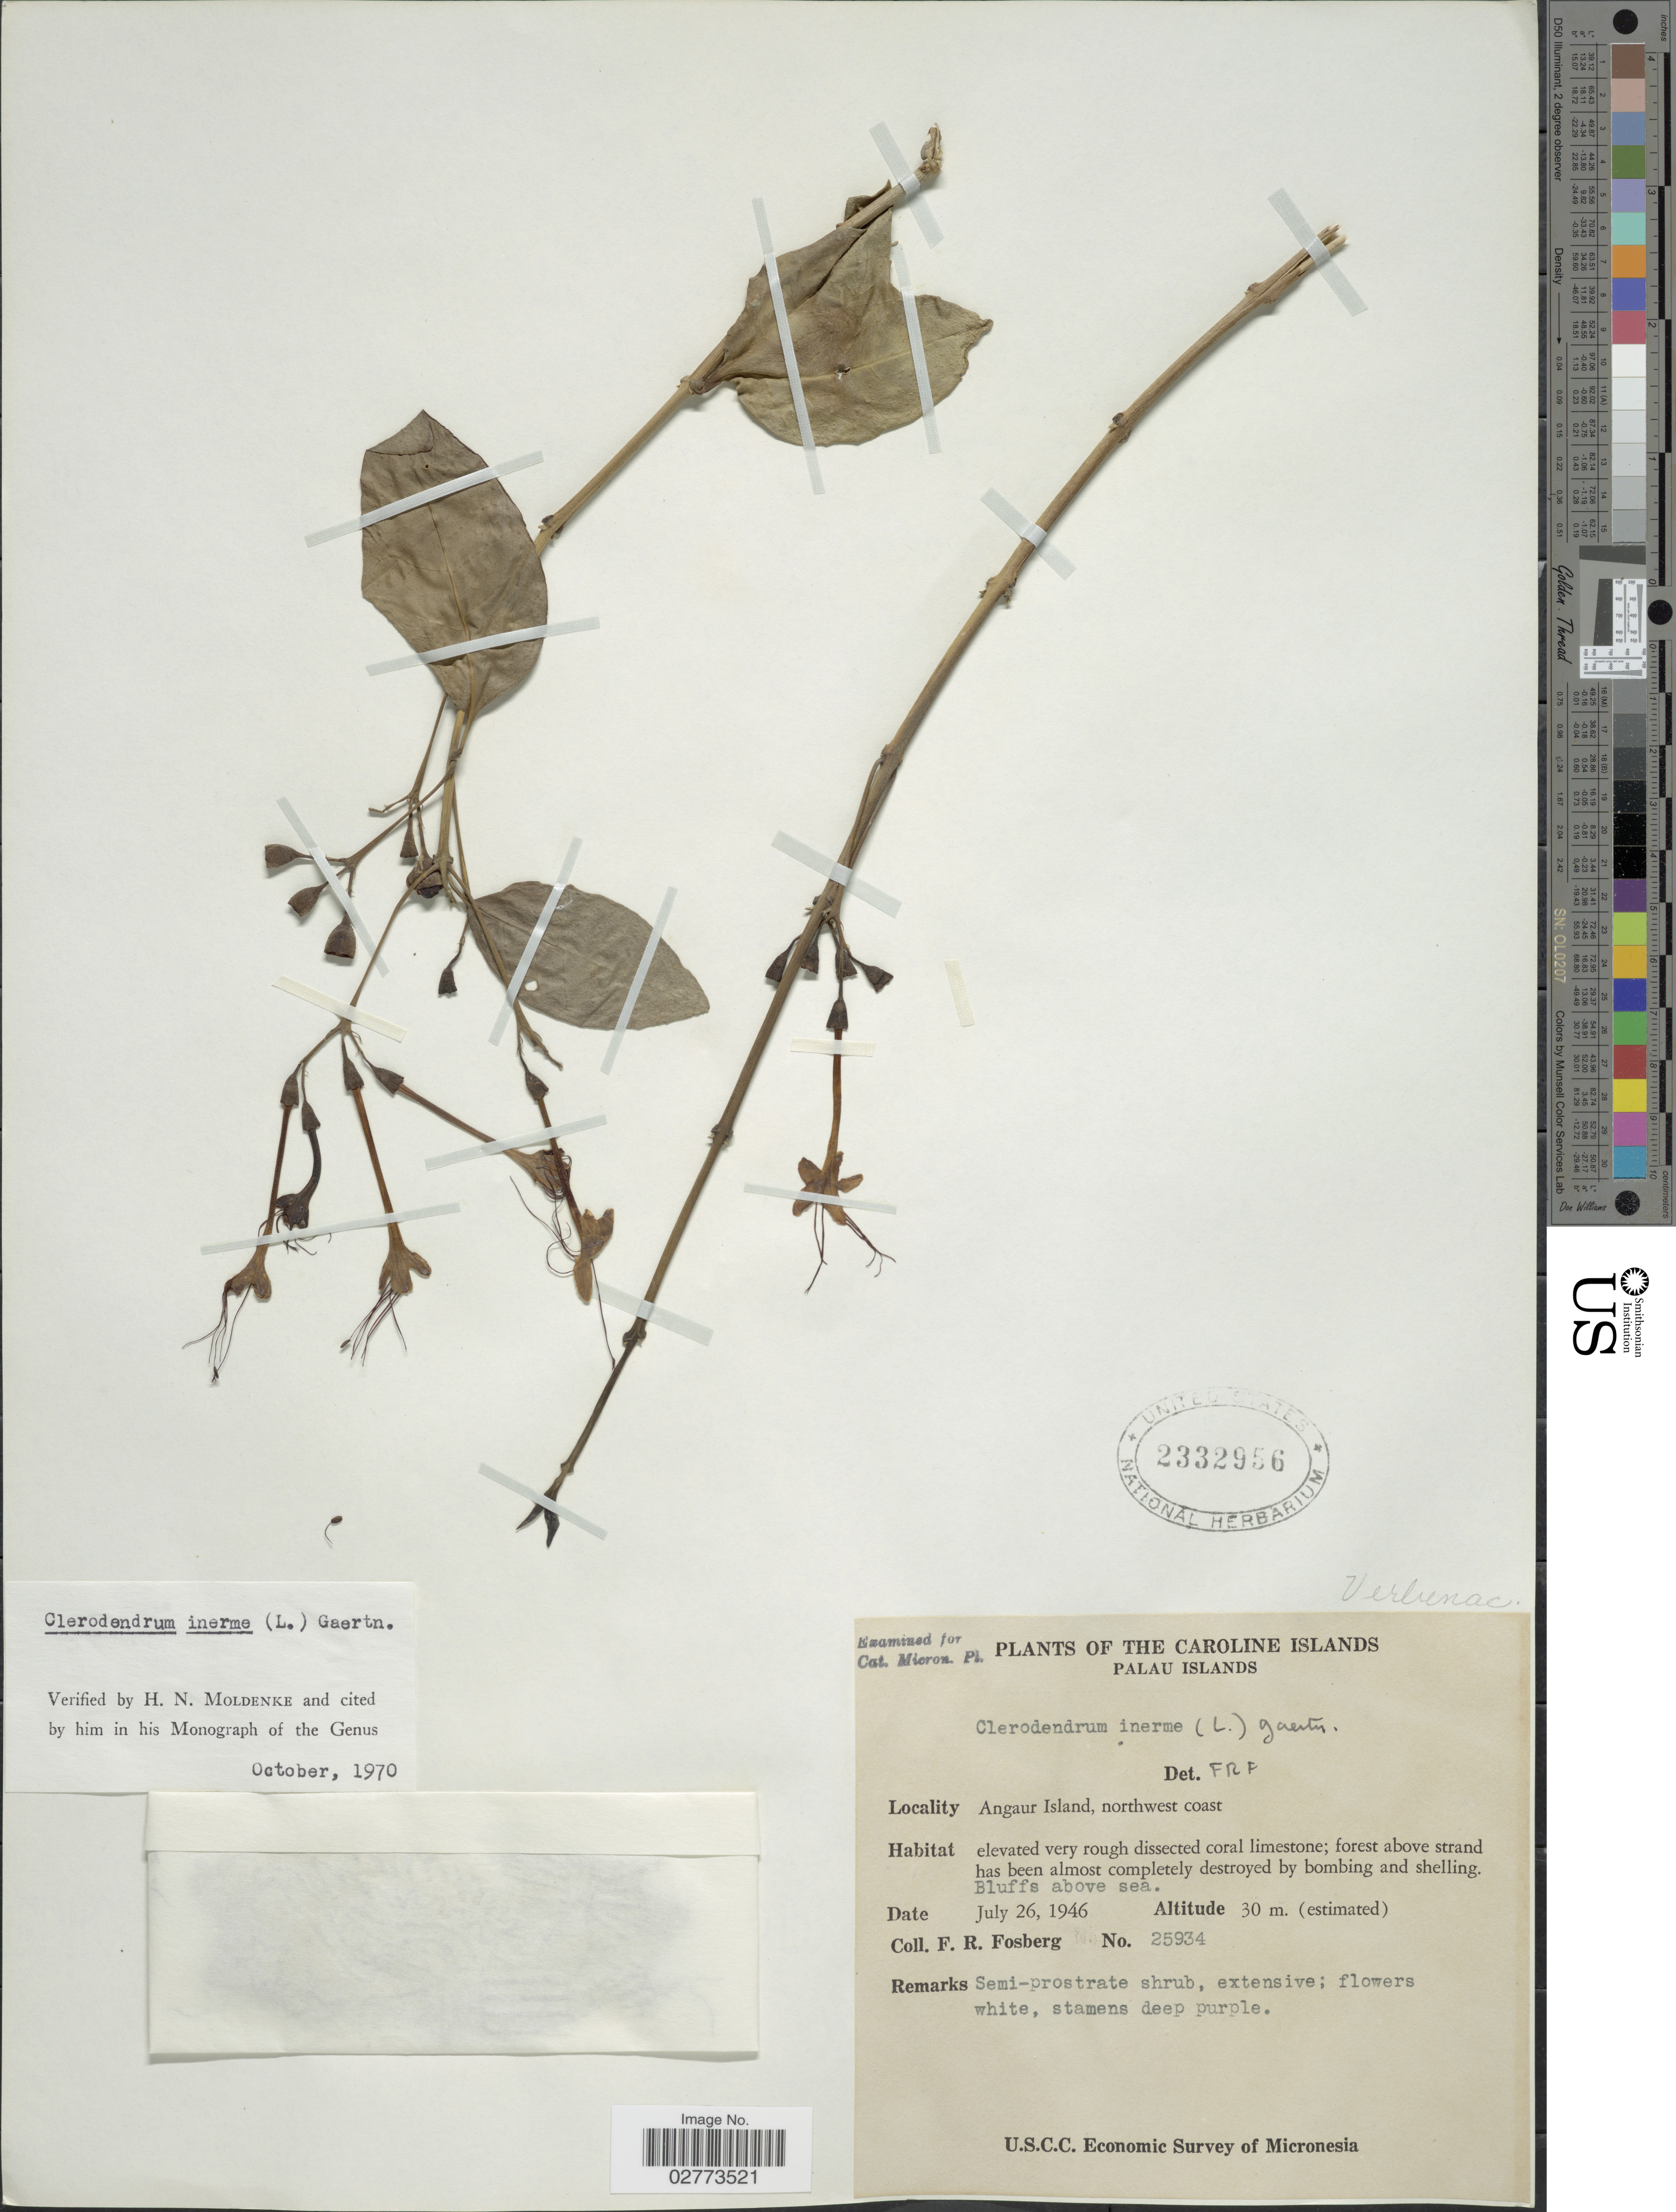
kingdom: Plantae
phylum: Tracheophyta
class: Magnoliopsida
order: Lamiales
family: Lamiaceae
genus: Clerodendrum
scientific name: Clerodendrum inerme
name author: (L.) Gaertn.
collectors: F. R. Fosberg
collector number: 25934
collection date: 1946-07-26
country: Palau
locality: Caroline Islands. Palau Islands. Angaur Islands, northwest coast.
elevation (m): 30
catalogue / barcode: US 2332956